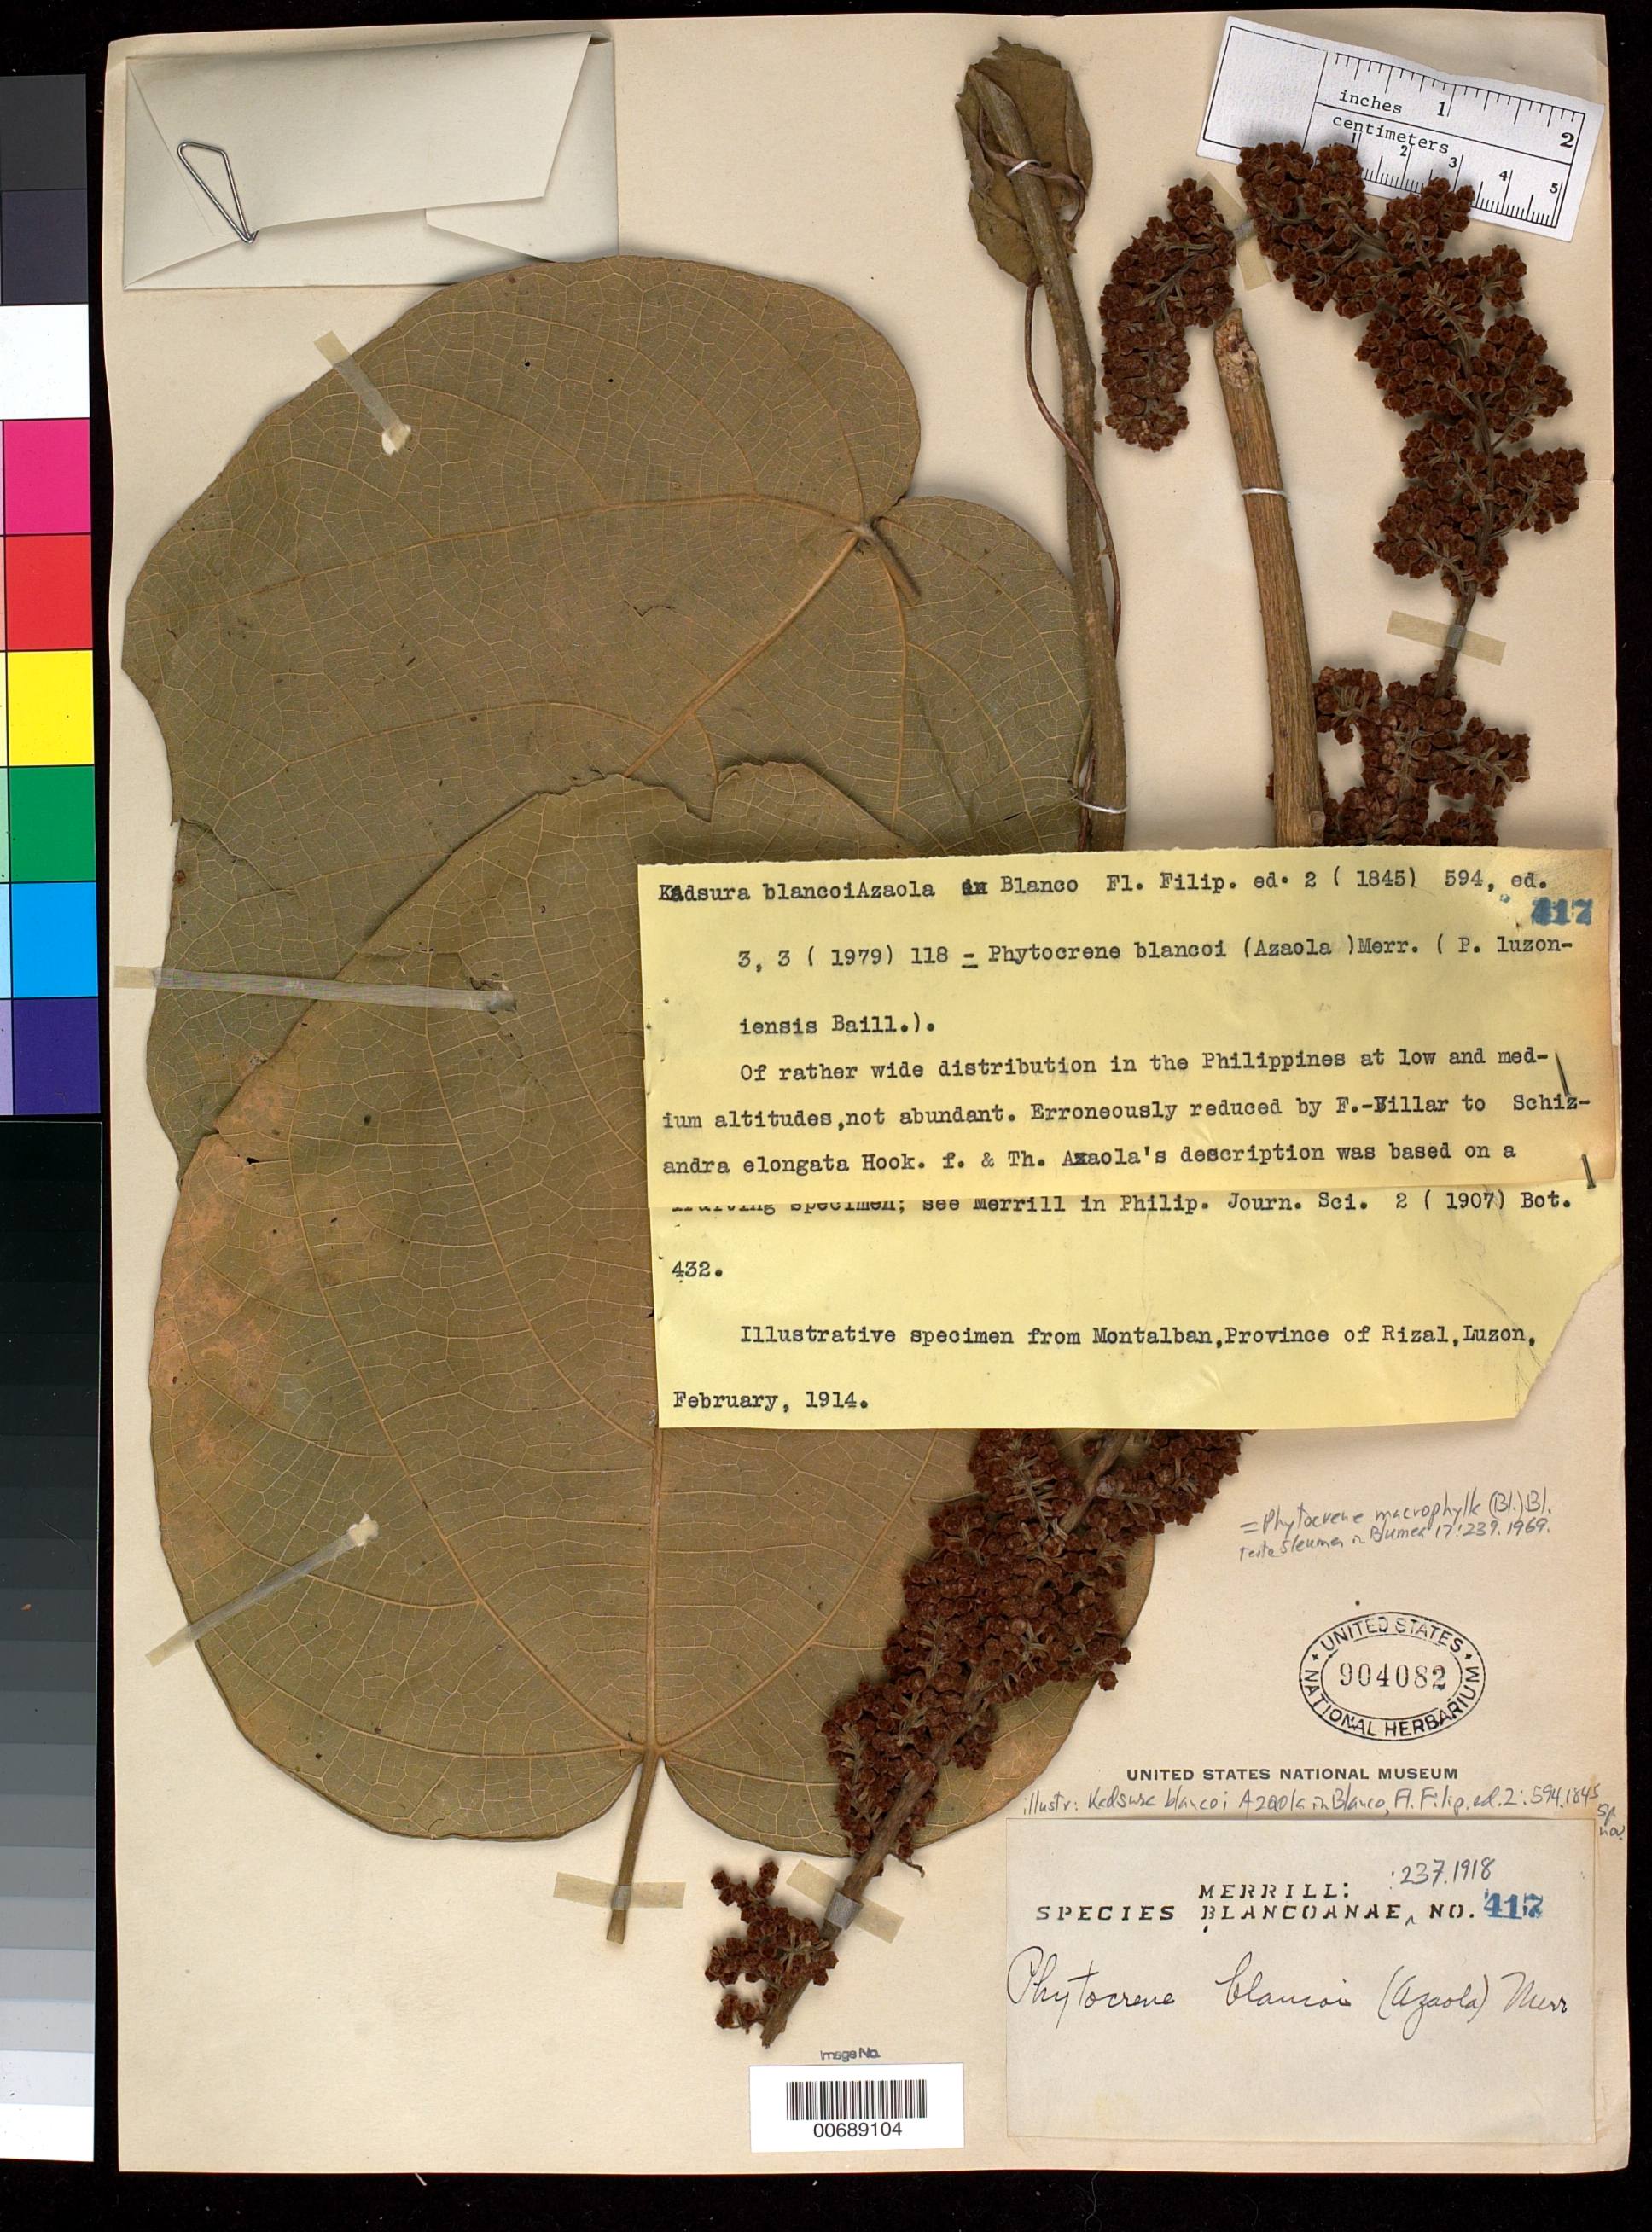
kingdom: Plantae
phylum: Tracheophyta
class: Magnoliopsida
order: Icacinales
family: Icacinaceae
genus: Phytocrene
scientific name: Phytocrene macrophylla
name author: (Blume) Blume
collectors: E. D. Merrill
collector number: Sp. Blancoan. 0417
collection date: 1914-02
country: Philippines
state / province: Calabarzon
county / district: Rizal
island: Luzon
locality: Montalban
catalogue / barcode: US 904082